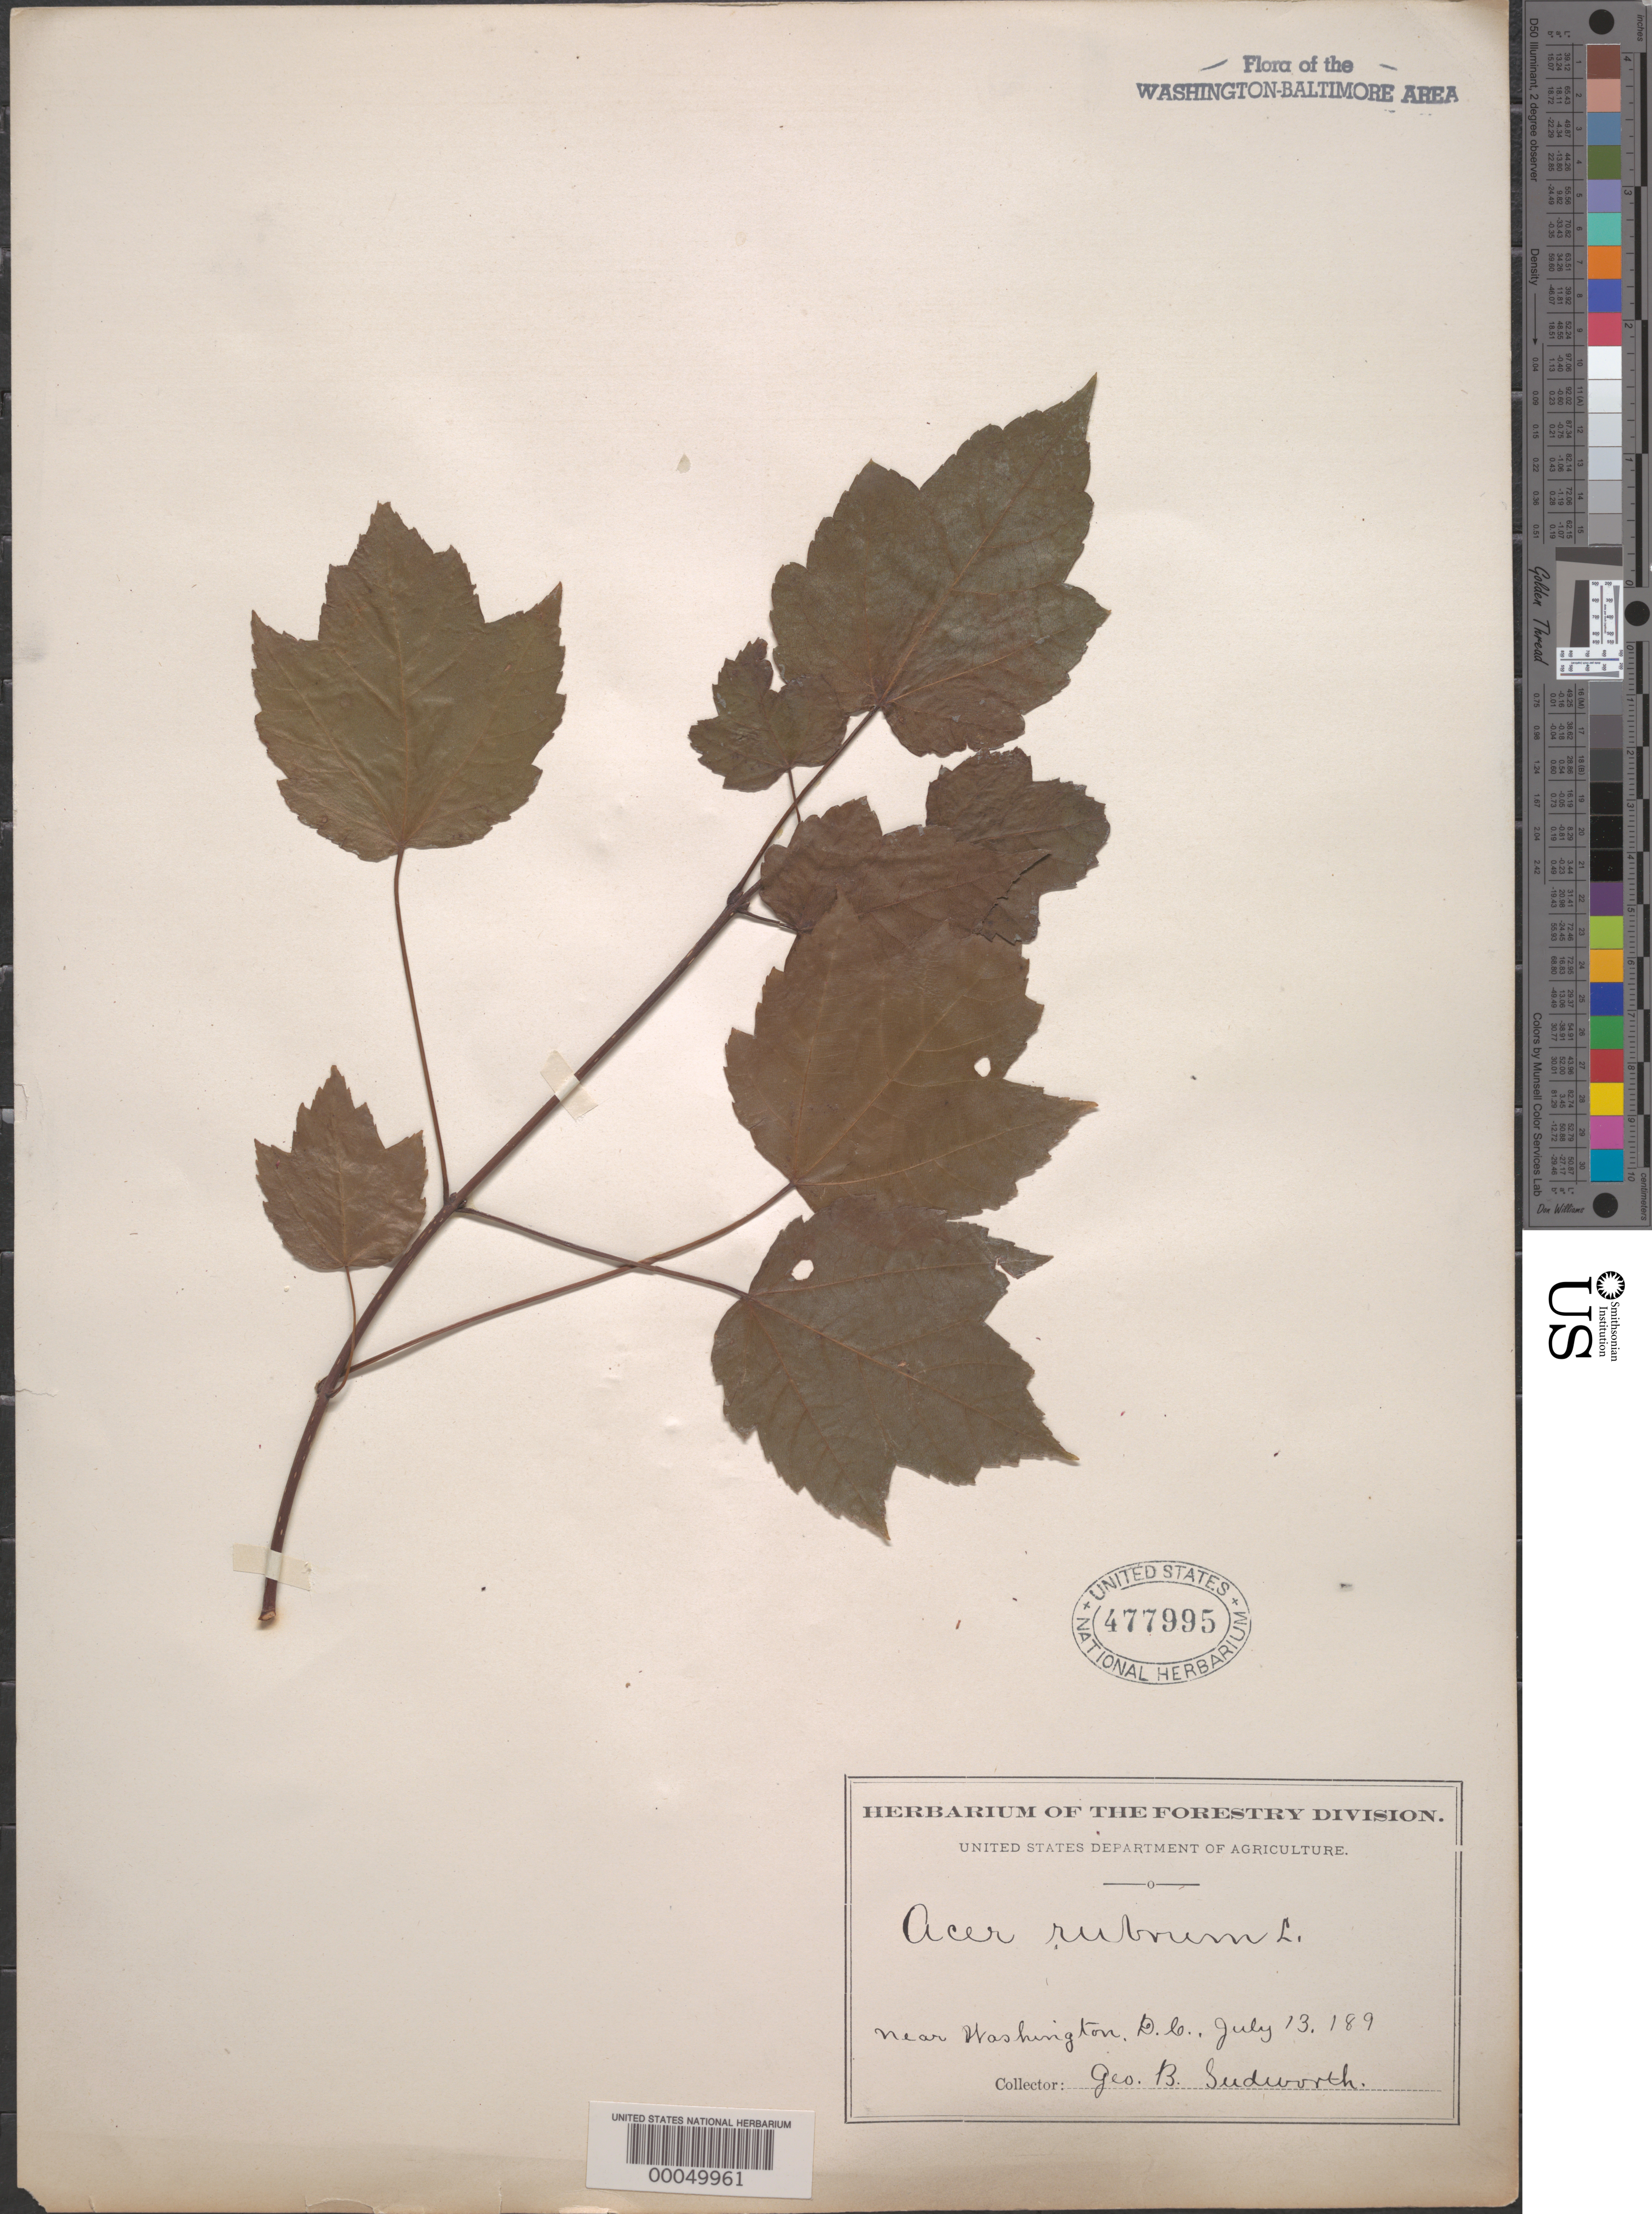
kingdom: Plantae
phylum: Tracheophyta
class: Magnoliopsida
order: Sapindales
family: Sapindaceae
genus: Acer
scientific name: Acer rubrum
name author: L.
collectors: G. B. Sudworth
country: United States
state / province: District of Columbia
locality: Washington DC Area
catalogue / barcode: US 477995